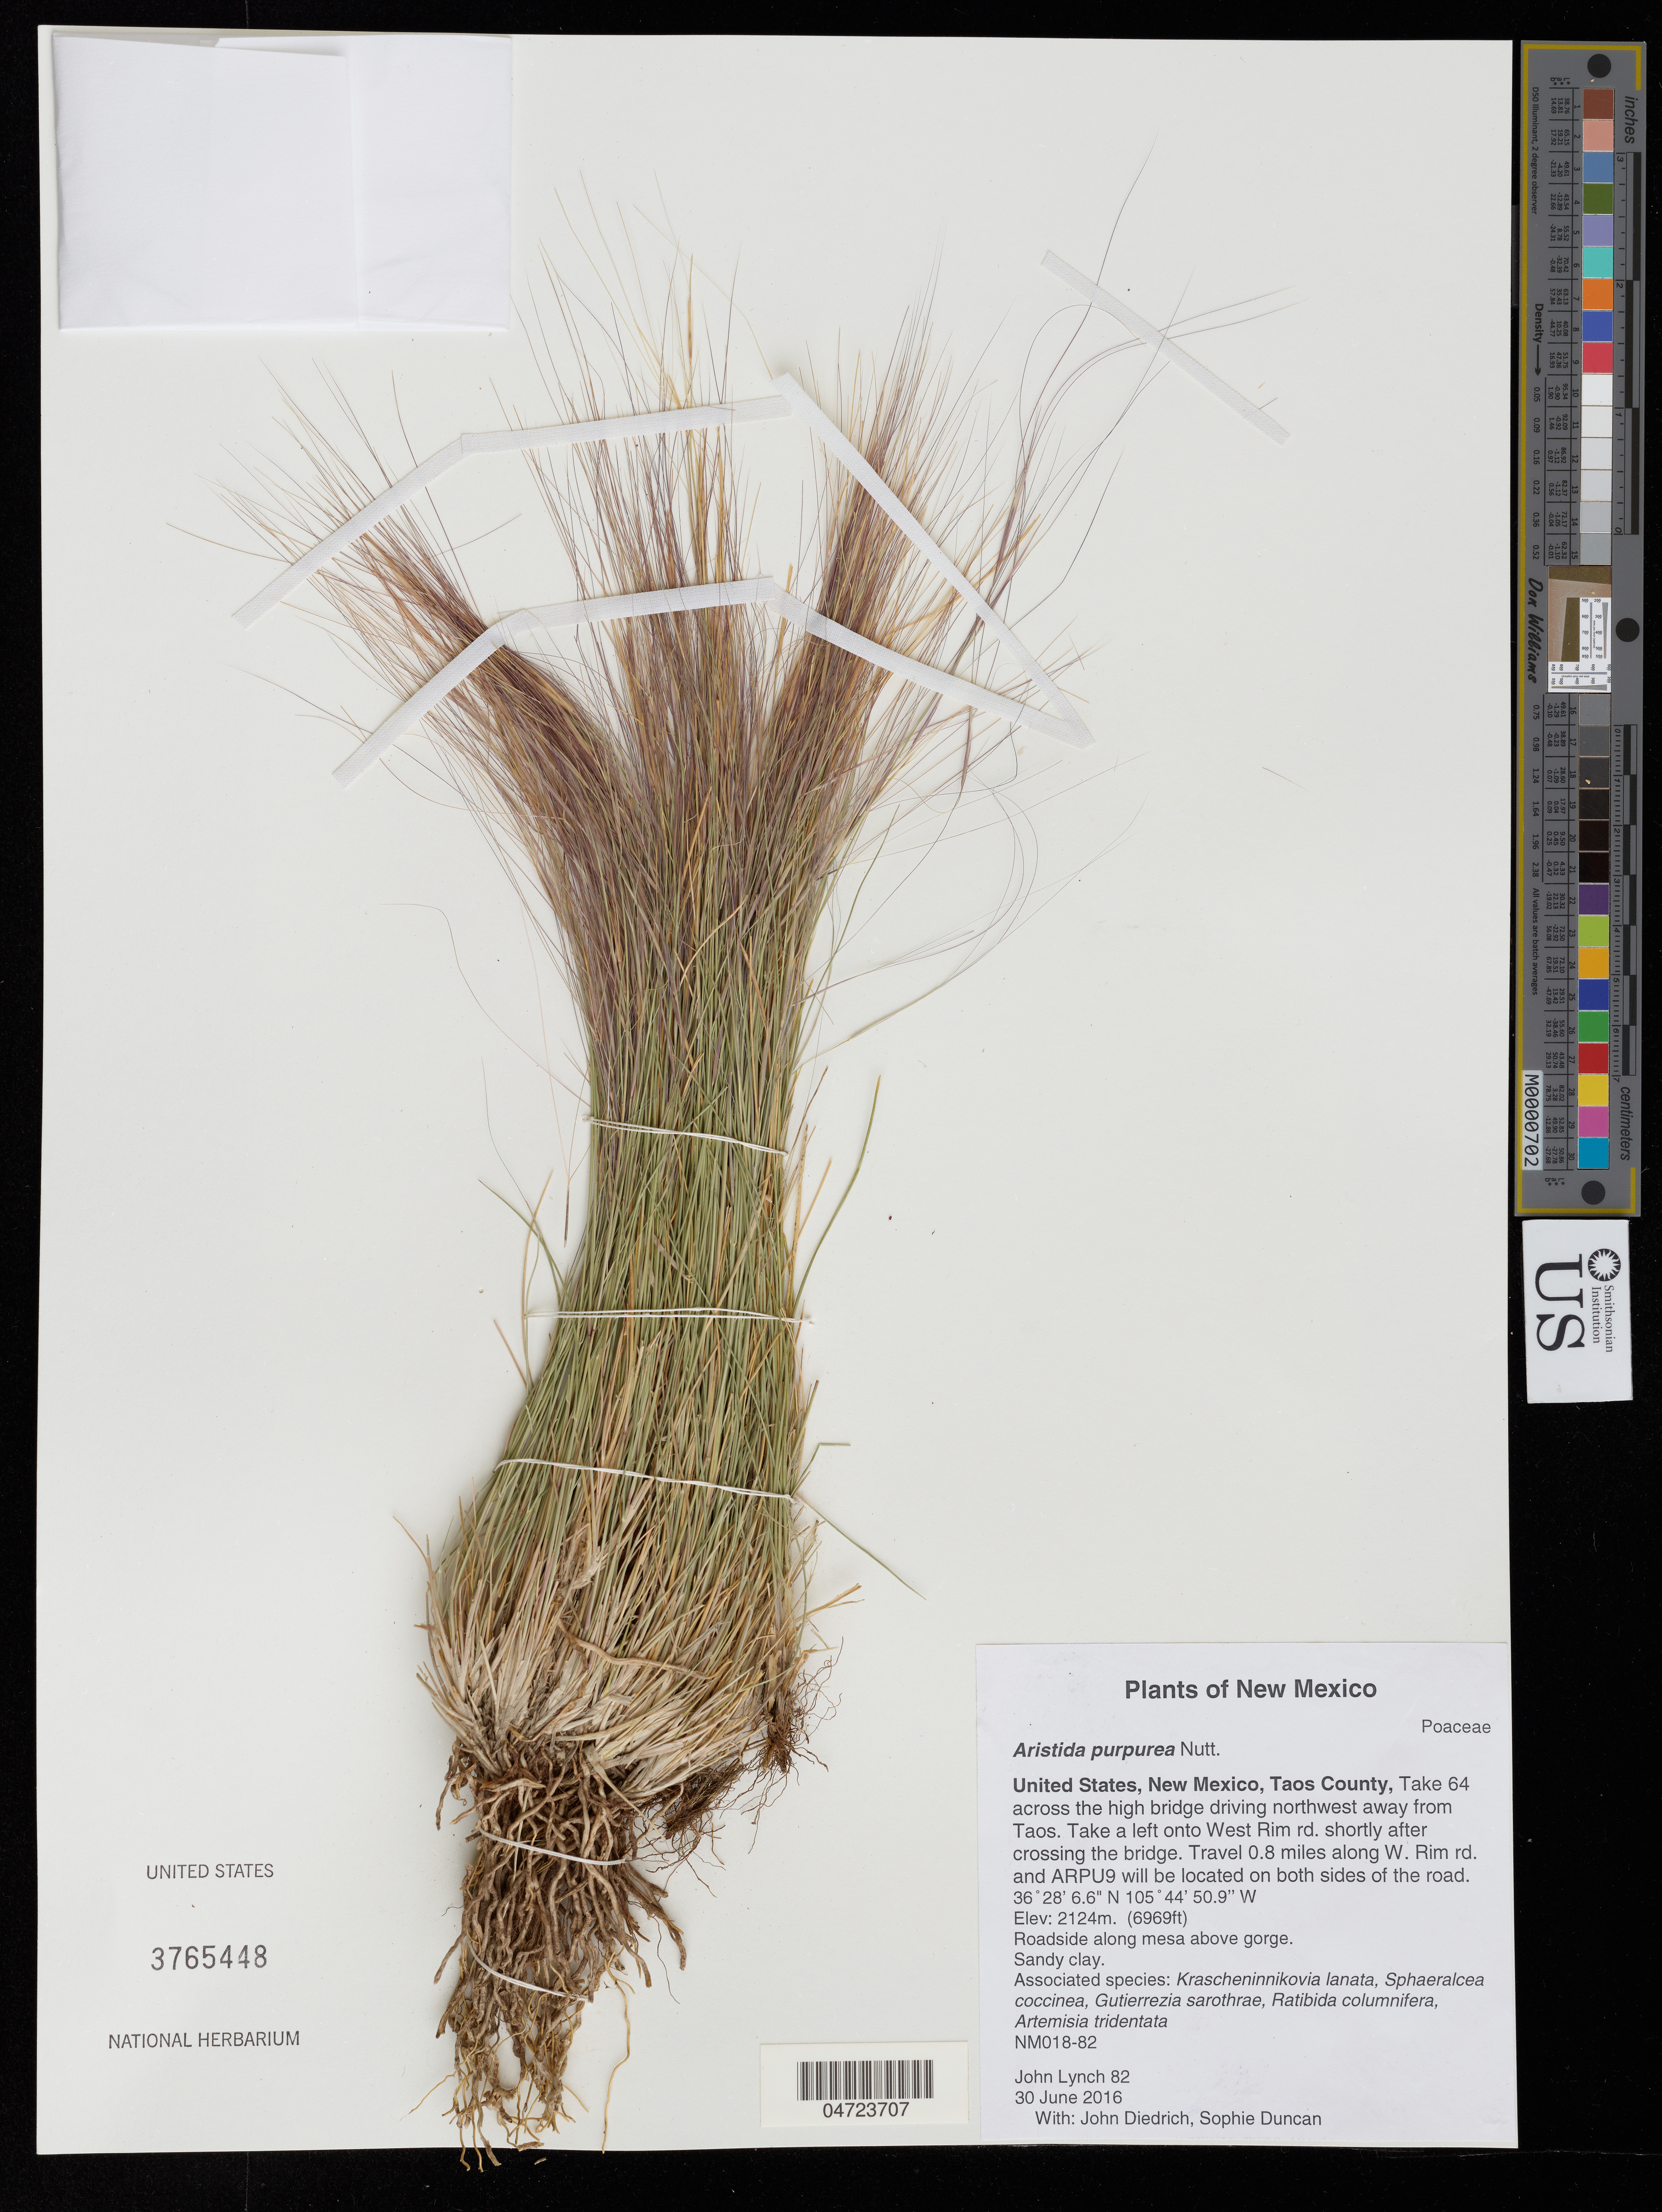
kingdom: Plantae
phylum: Tracheophyta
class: Liliopsida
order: Poales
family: Poaceae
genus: Aristida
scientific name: Aristida purpurea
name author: Nutt.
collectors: J. Lynch, J. Diedrich & S. Duncan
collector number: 82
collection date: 2016-06-30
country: United States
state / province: New Mexico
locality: Taos County, Take 64 across the high bridge driving northwest away from Taos. Take a left onto West Rim. rd. shortly after crossing the bridge. Travel 0.8 miles along W. Rim rd. and ARPU9 will be located on both sides of the road. Roadside along mesa above gorge.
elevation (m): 2124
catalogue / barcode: US 3765448